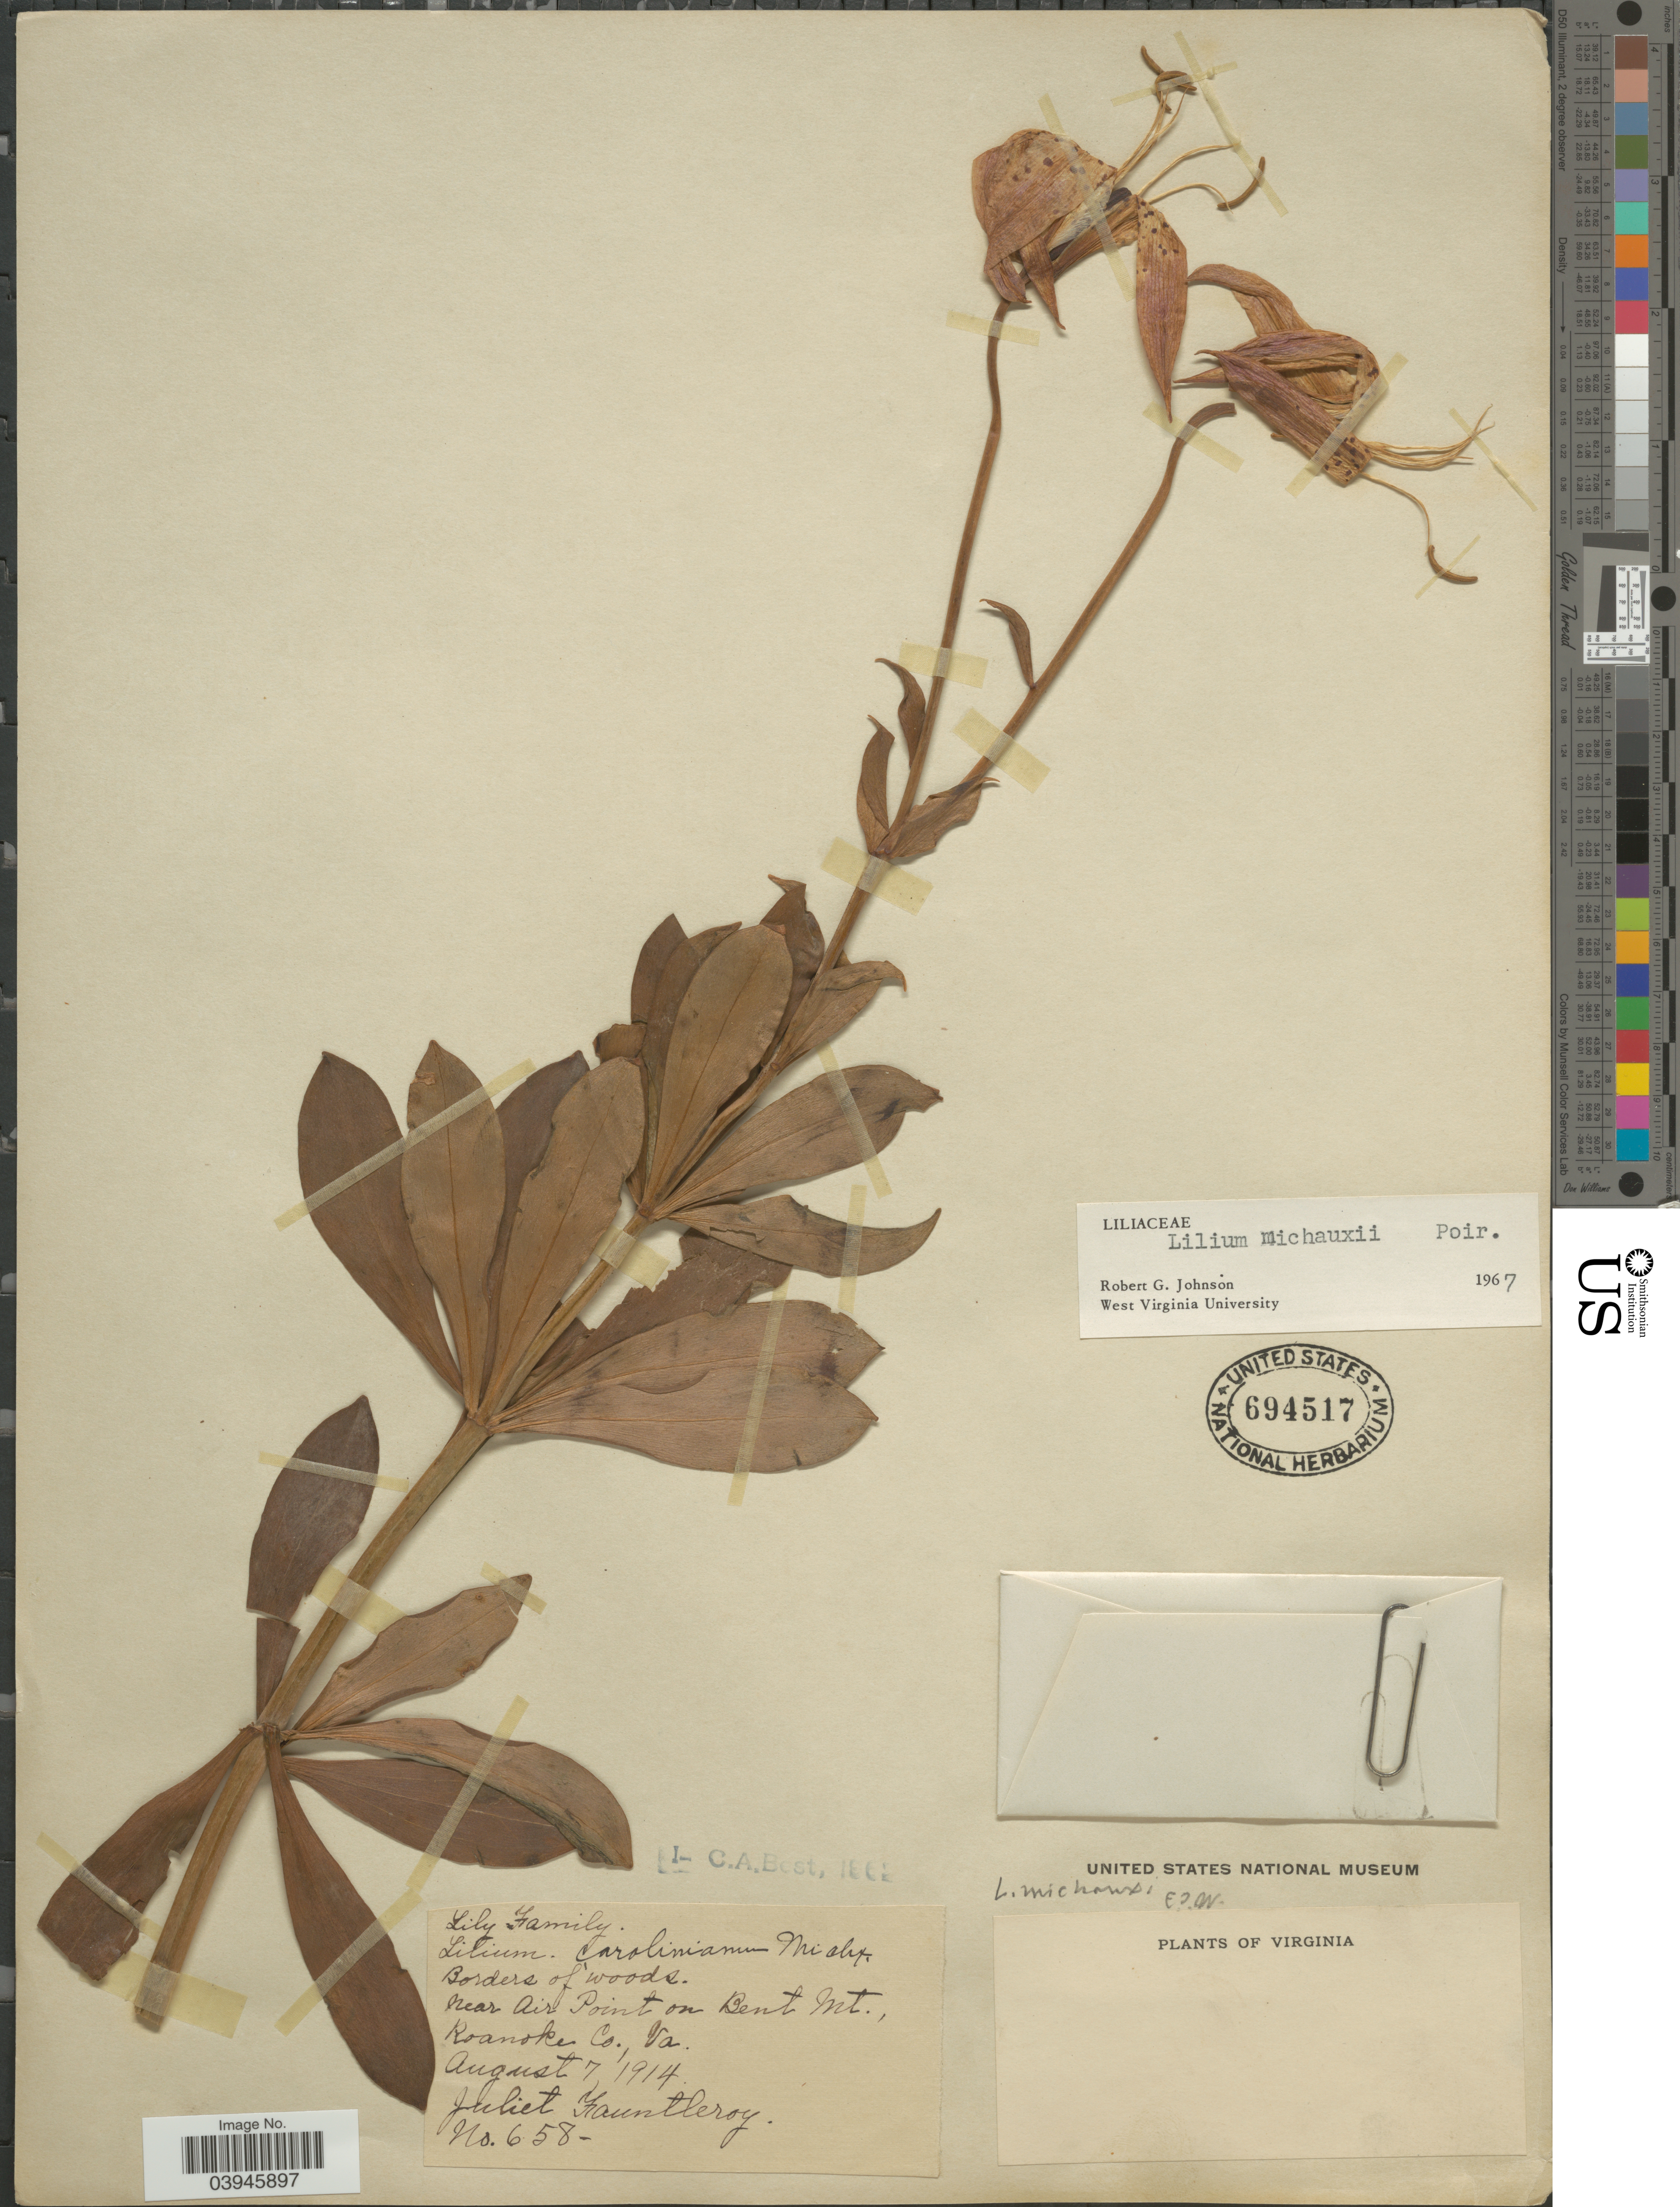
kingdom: Plantae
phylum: Tracheophyta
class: Liliopsida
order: Liliales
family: Liliaceae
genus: Lilium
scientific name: Lilium michauxii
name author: Poir.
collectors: J. Fauntleroy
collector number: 658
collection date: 1914-08-07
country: United States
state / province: Virginia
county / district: Roanoke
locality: Near Air Point on Bent Mt., Roanoke Co.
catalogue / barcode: US 694517